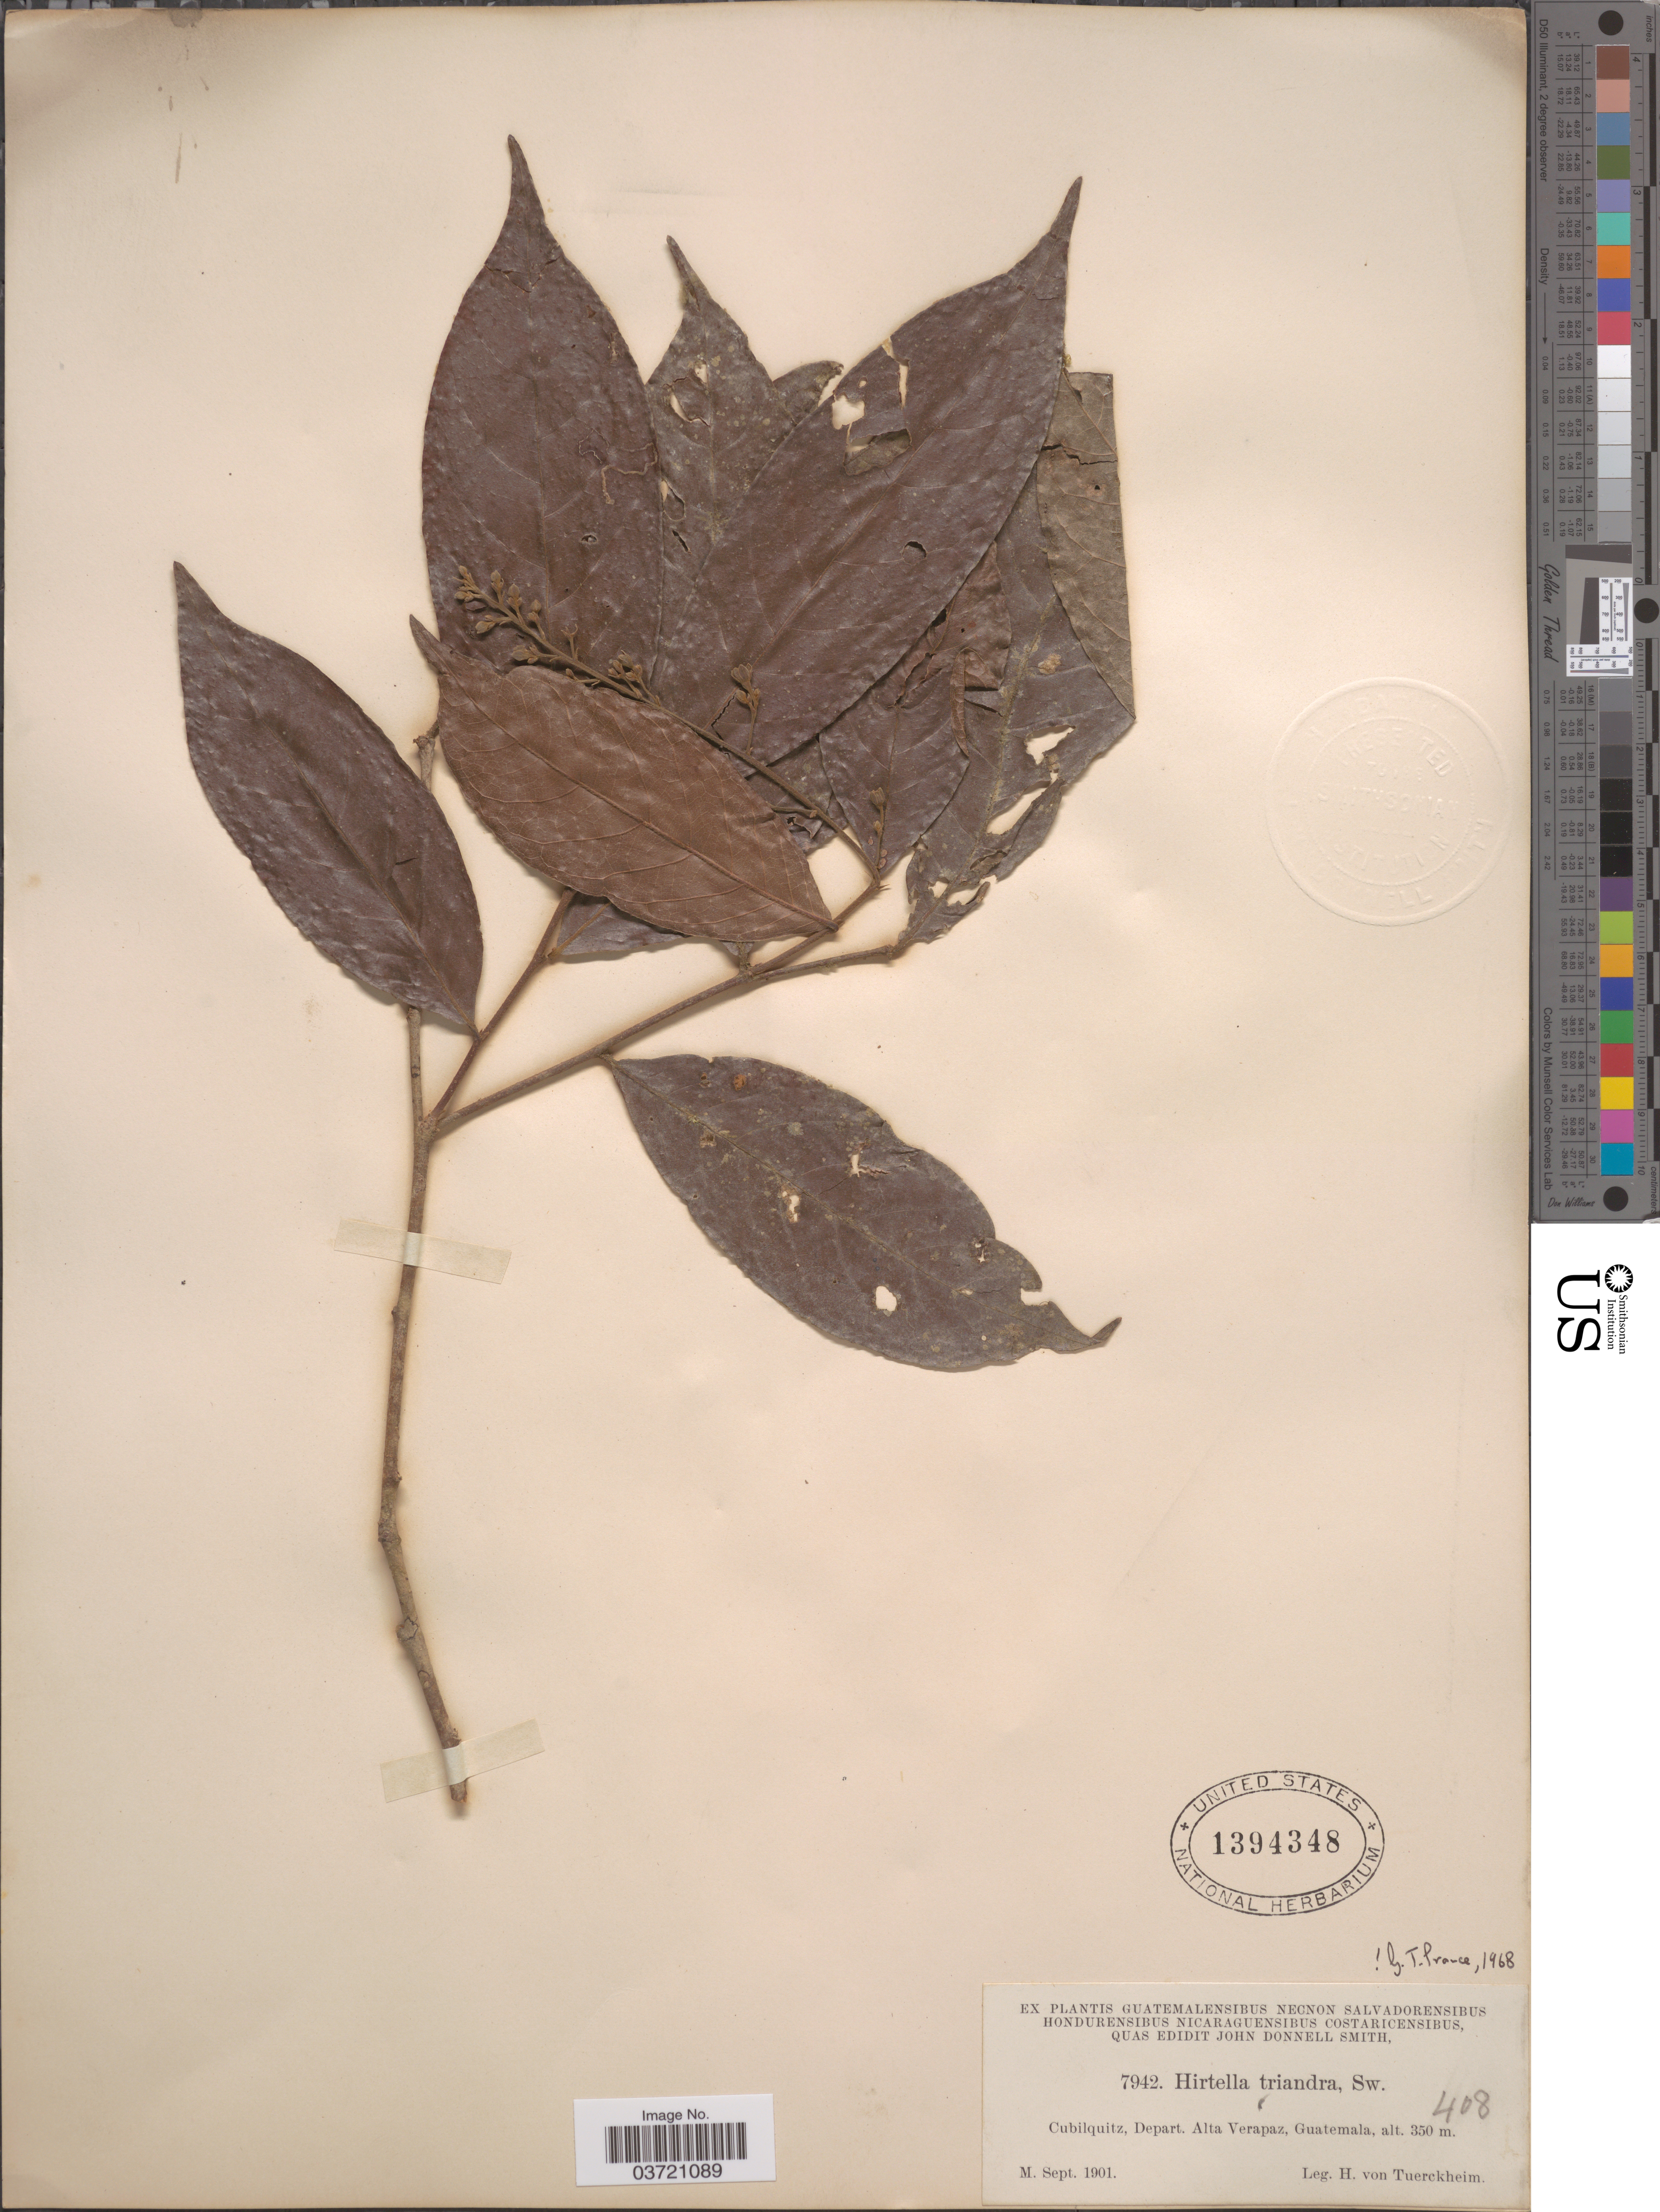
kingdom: Plantae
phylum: Tracheophyta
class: Magnoliopsida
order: Malpighiales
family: Chrysobalanaceae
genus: Hirtella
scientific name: Hirtella triandra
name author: Sw.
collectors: H. von Türckheim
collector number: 7942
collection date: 1901-09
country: Guatemala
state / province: Alta Verapaz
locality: Cubilquitz, Depart. Alta Verapaz.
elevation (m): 350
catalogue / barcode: US 1394348